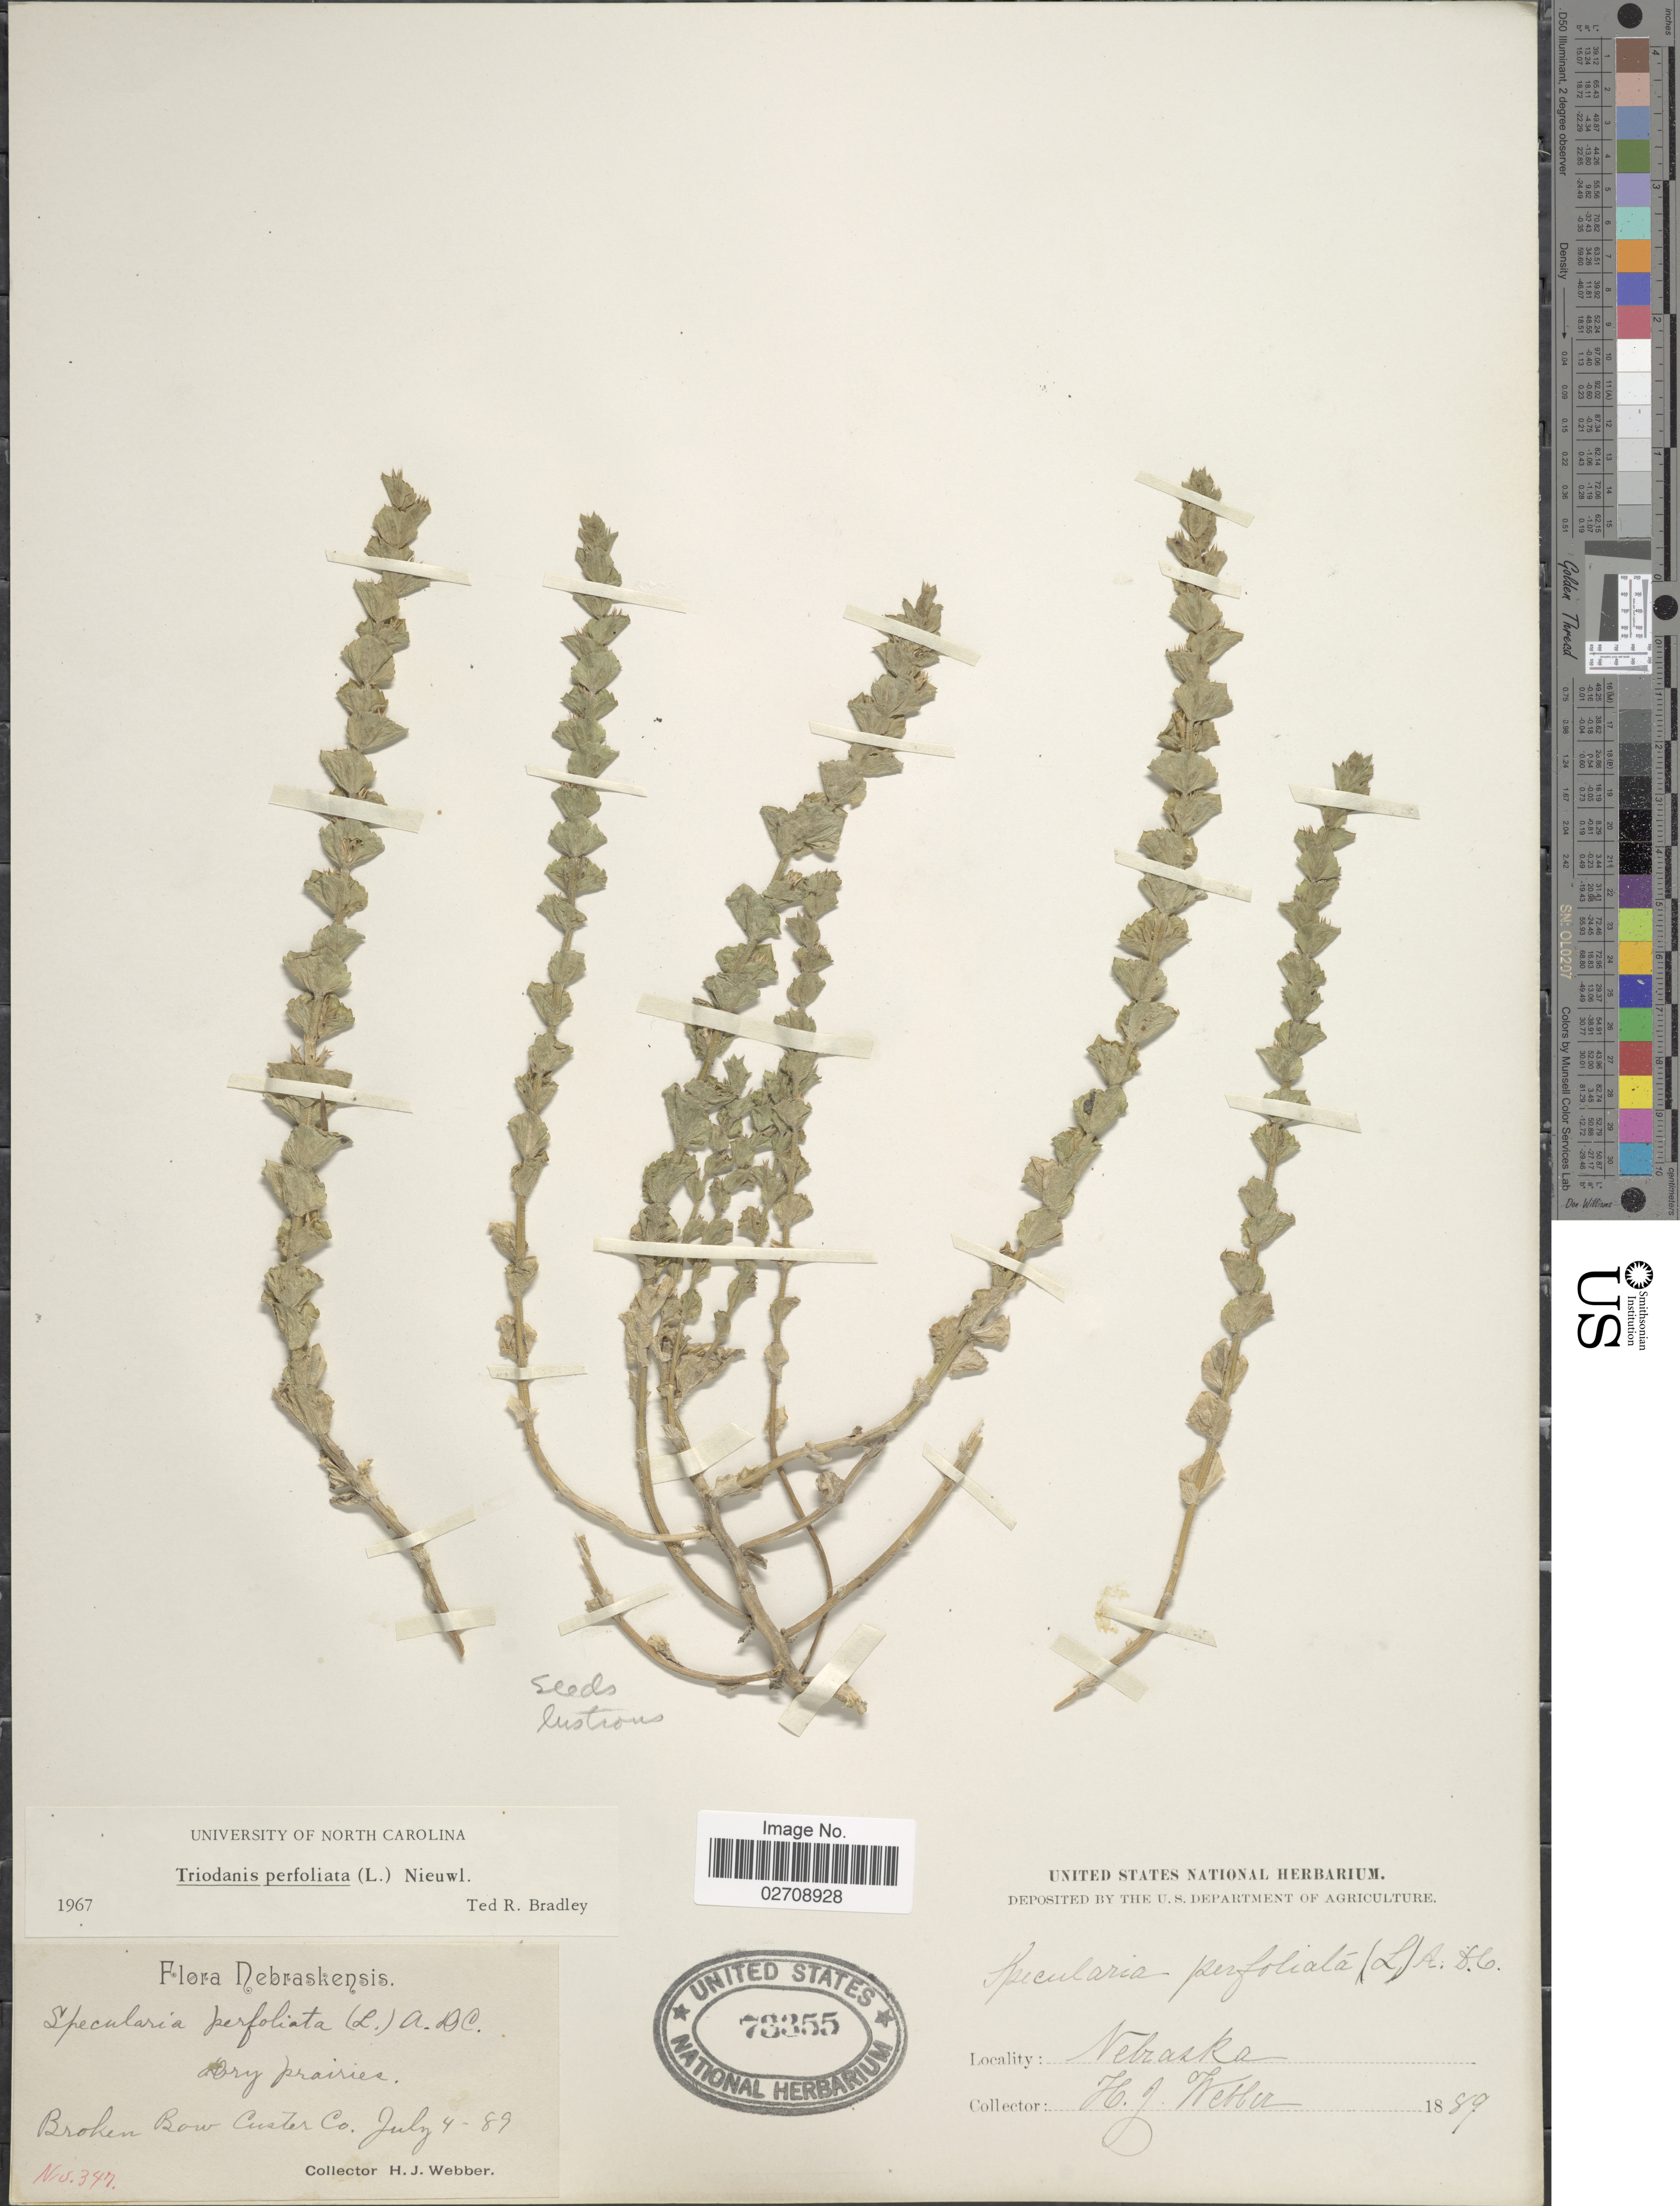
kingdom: Plantae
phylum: Tracheophyta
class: Magnoliopsida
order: Asterales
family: Campanulaceae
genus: Triodanis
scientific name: Triodanis perfoliata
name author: (L.) Nieuwl.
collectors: H. Webber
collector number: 347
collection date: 1889-07-04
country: United States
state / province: Nebraska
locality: Broken Bow Custer Co.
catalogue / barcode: US 73355